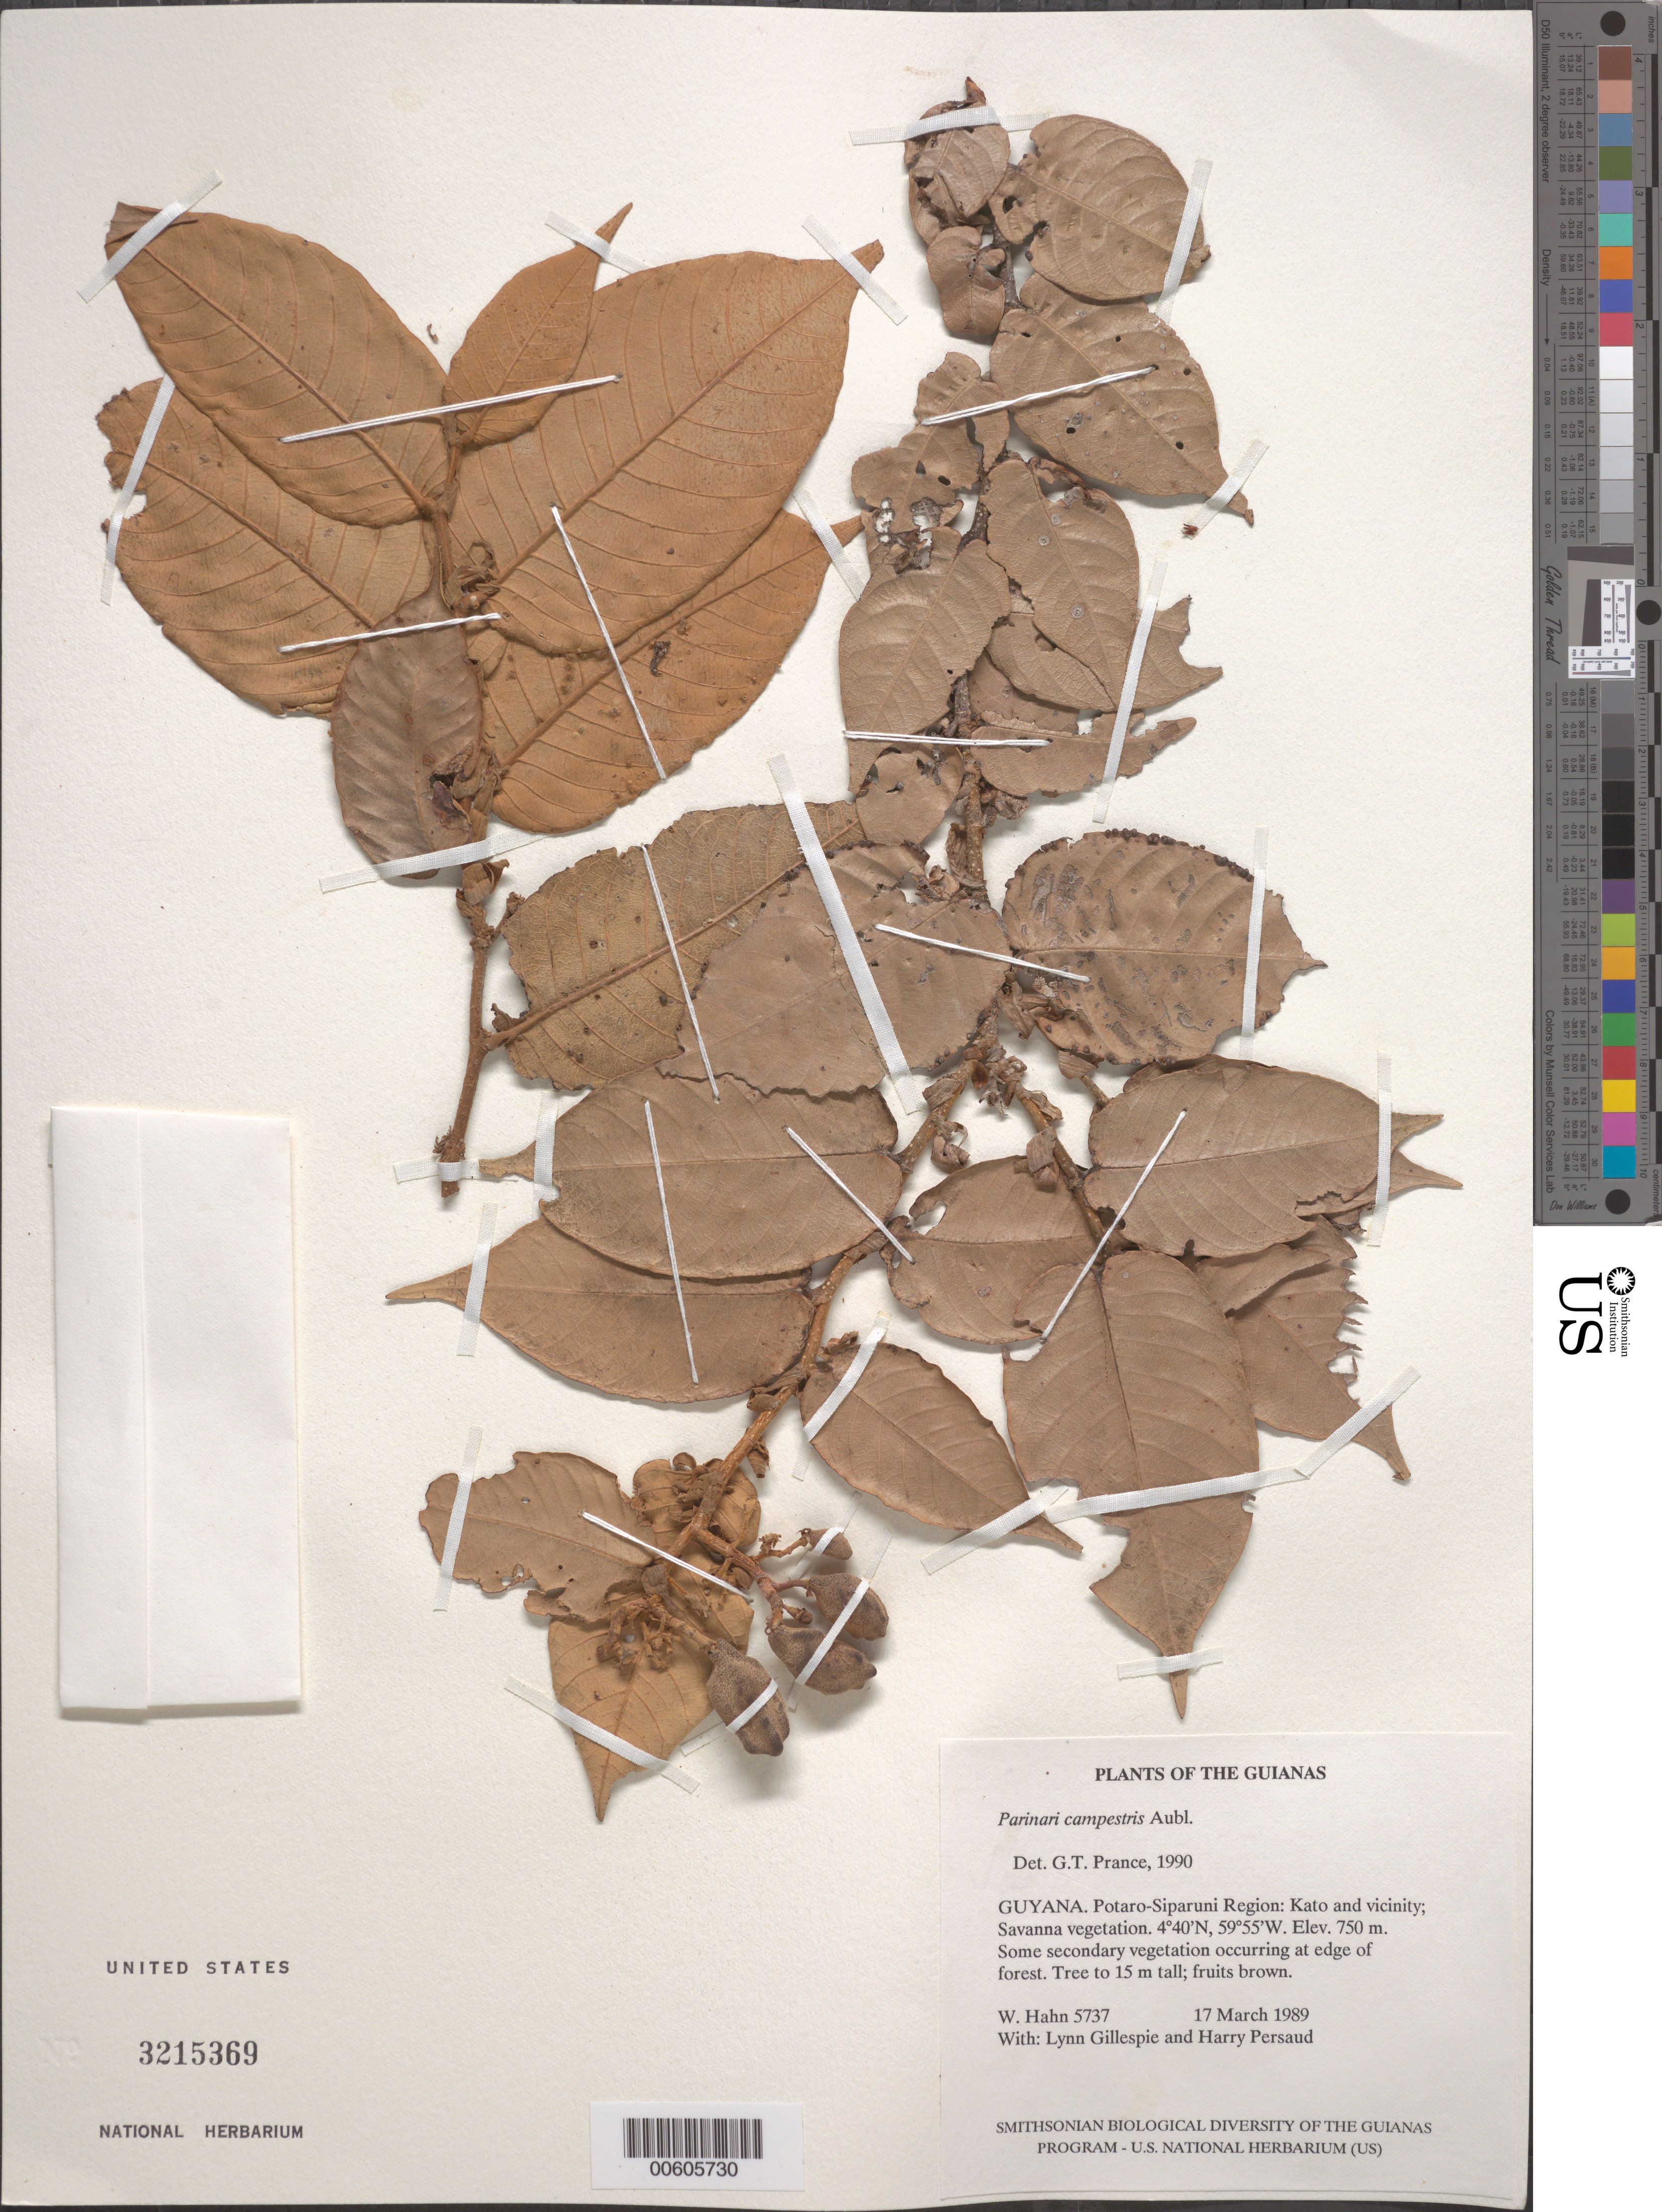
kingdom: Plantae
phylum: Tracheophyta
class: Magnoliopsida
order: Malpighiales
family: Chrysobalanaceae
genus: Parinari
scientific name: Parinari campestris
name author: Aubl.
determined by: Prance, G. T.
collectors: W. Hahn, L. J. Gillespie & H. Persaud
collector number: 5737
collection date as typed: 17 March 1989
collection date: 1989-03-17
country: Guyana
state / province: Potaro-Siparuni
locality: Kato and vicinity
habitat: Savanna vegetation. Some secondary vegetation occurring at edge of forest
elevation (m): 750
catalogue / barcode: US 3215369